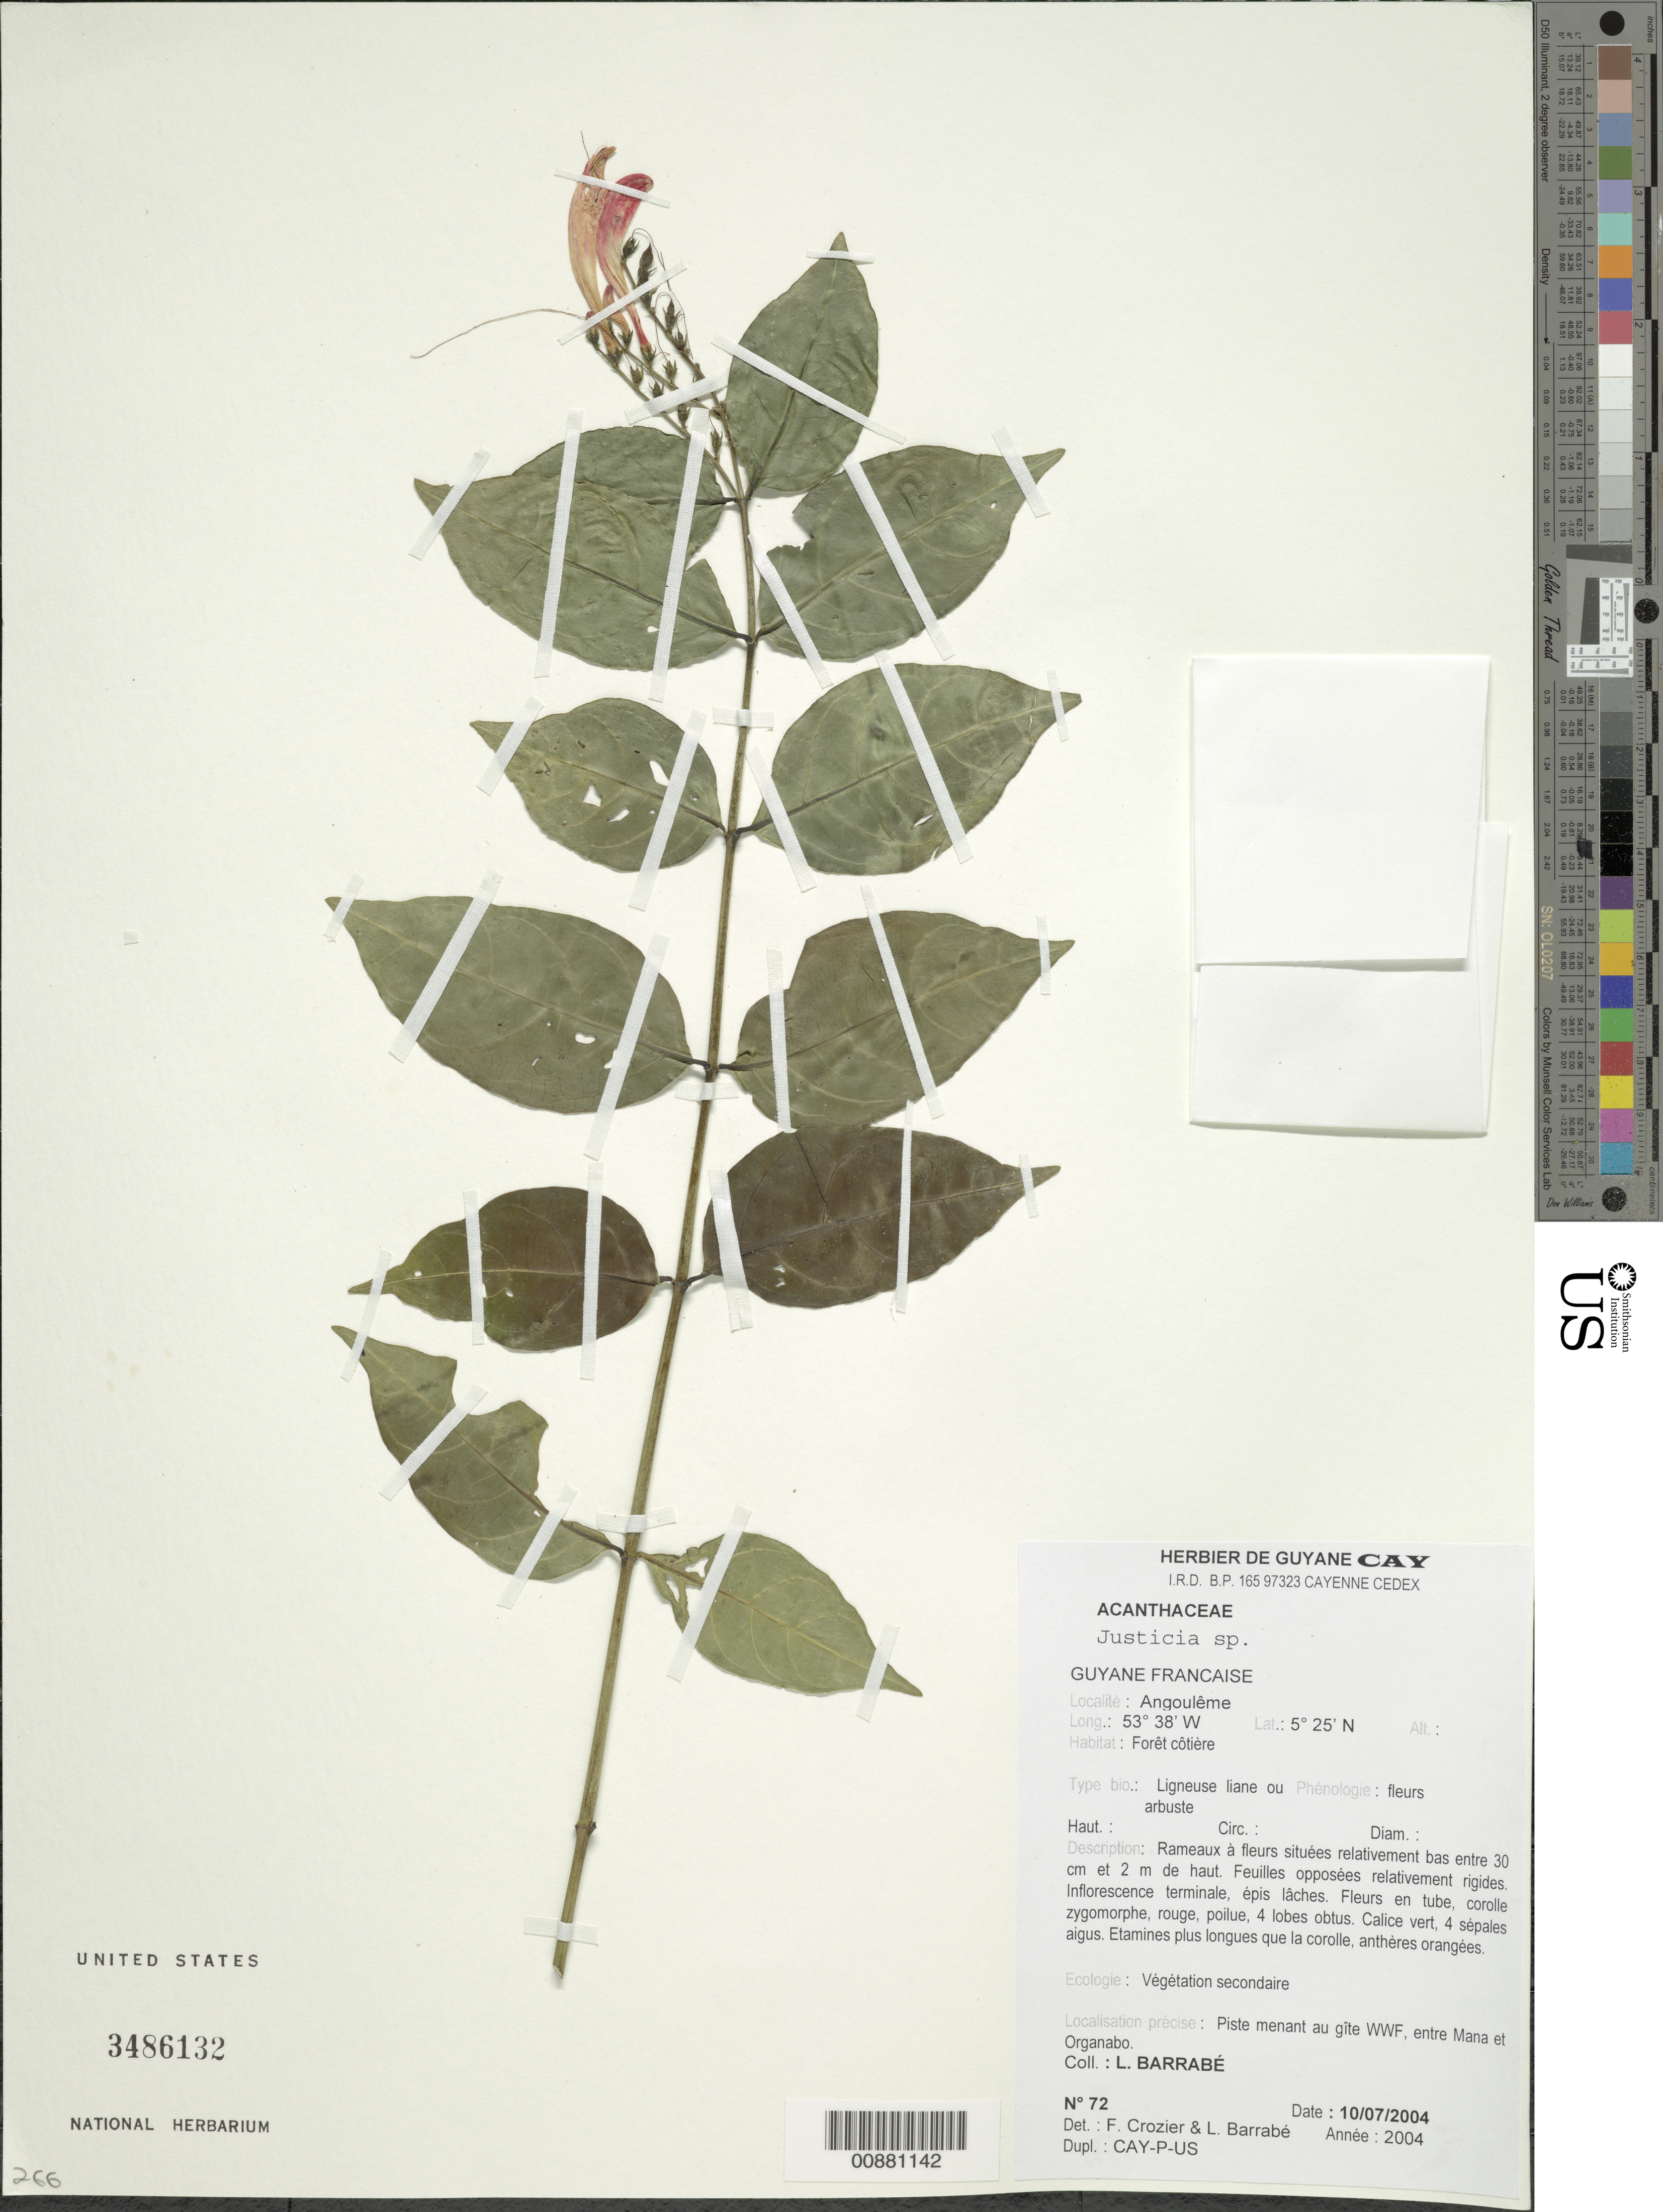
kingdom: Plantae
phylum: Tracheophyta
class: Magnoliopsida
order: Lamiales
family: Acanthaceae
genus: Justicia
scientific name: Justicia sp.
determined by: Barrabé, L.; Crozier, F.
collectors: L. Barrabé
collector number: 72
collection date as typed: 10-Jul-04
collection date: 2004-07-10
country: French Guiana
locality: Angoulême; piste meant au gîte WWF, entre Mana et Organabo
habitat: Forêt côtière; vegetation secondaire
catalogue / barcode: US 3486132